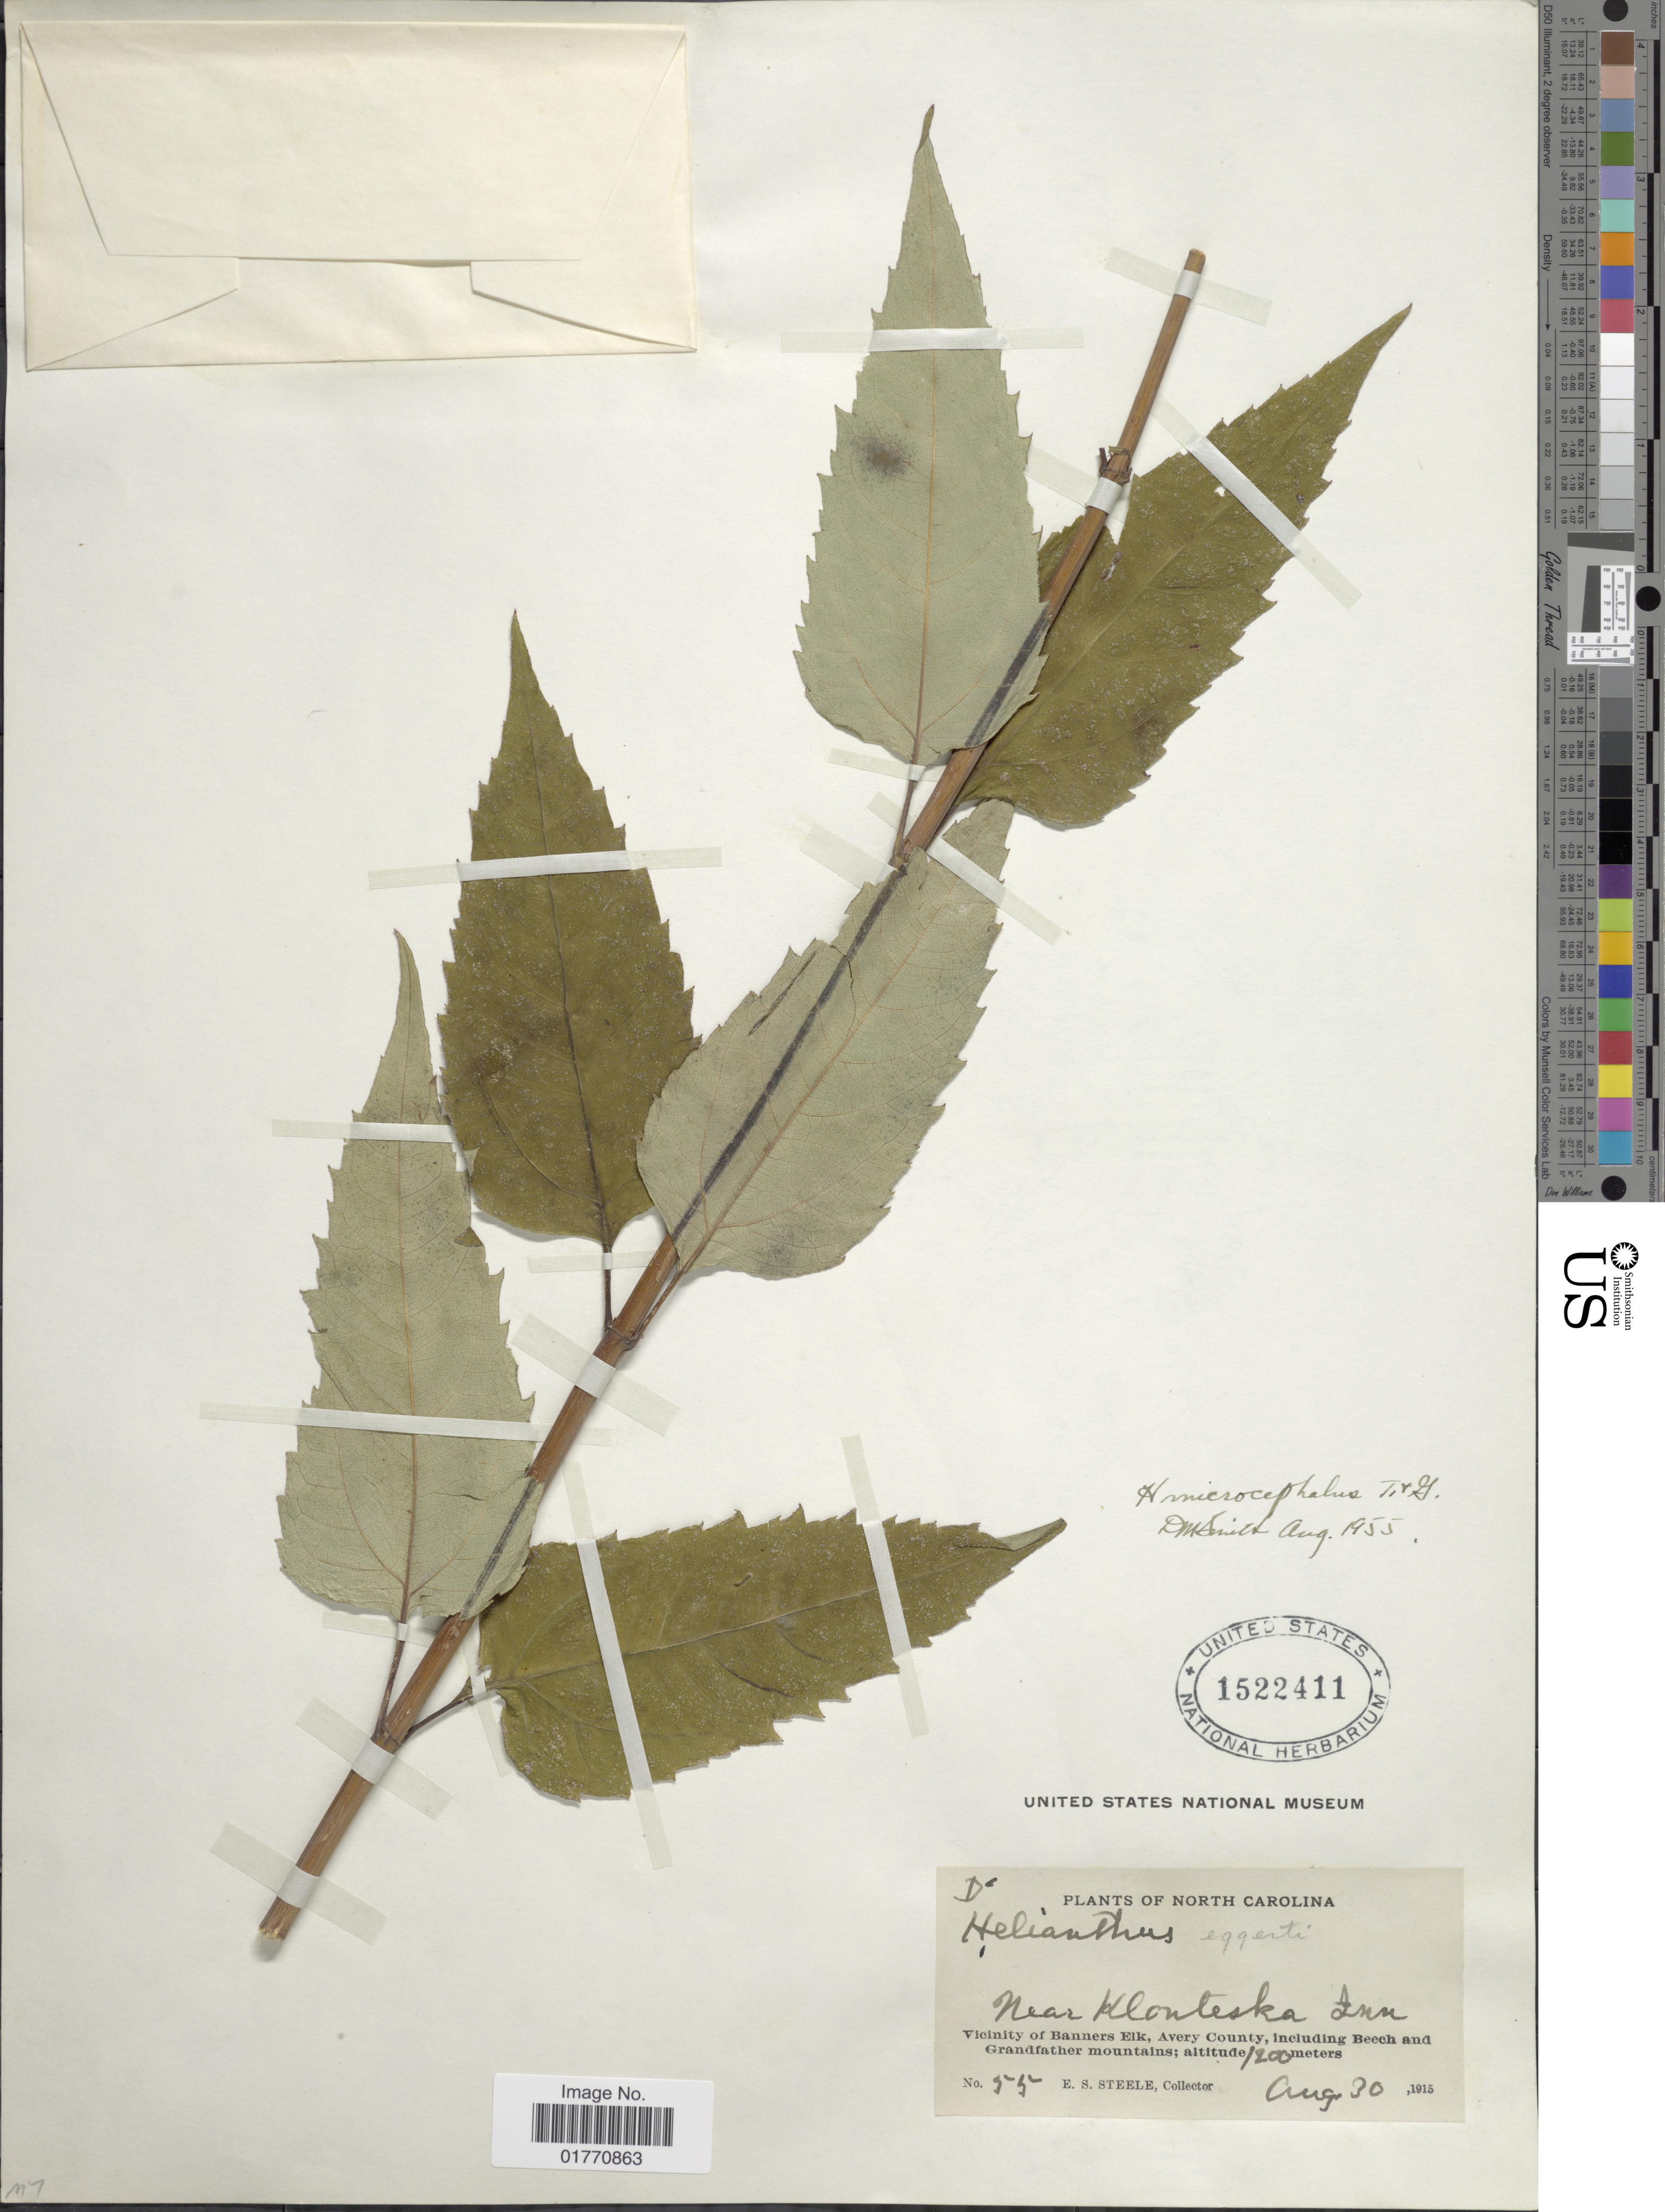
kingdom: Plantae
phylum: Tracheophyta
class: Magnoliopsida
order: Asterales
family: Asteraceae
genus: Helianthus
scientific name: Helianthus microcephalus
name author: Torr. & A. Gray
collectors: E. Steele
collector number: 55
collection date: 1915-08-30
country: United States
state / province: North Carolina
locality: Near Klonteska Inn, vicinity of Banners Elk, Avery County, including Beech and Grandfather mountains.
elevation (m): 1200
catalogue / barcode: US 1522411